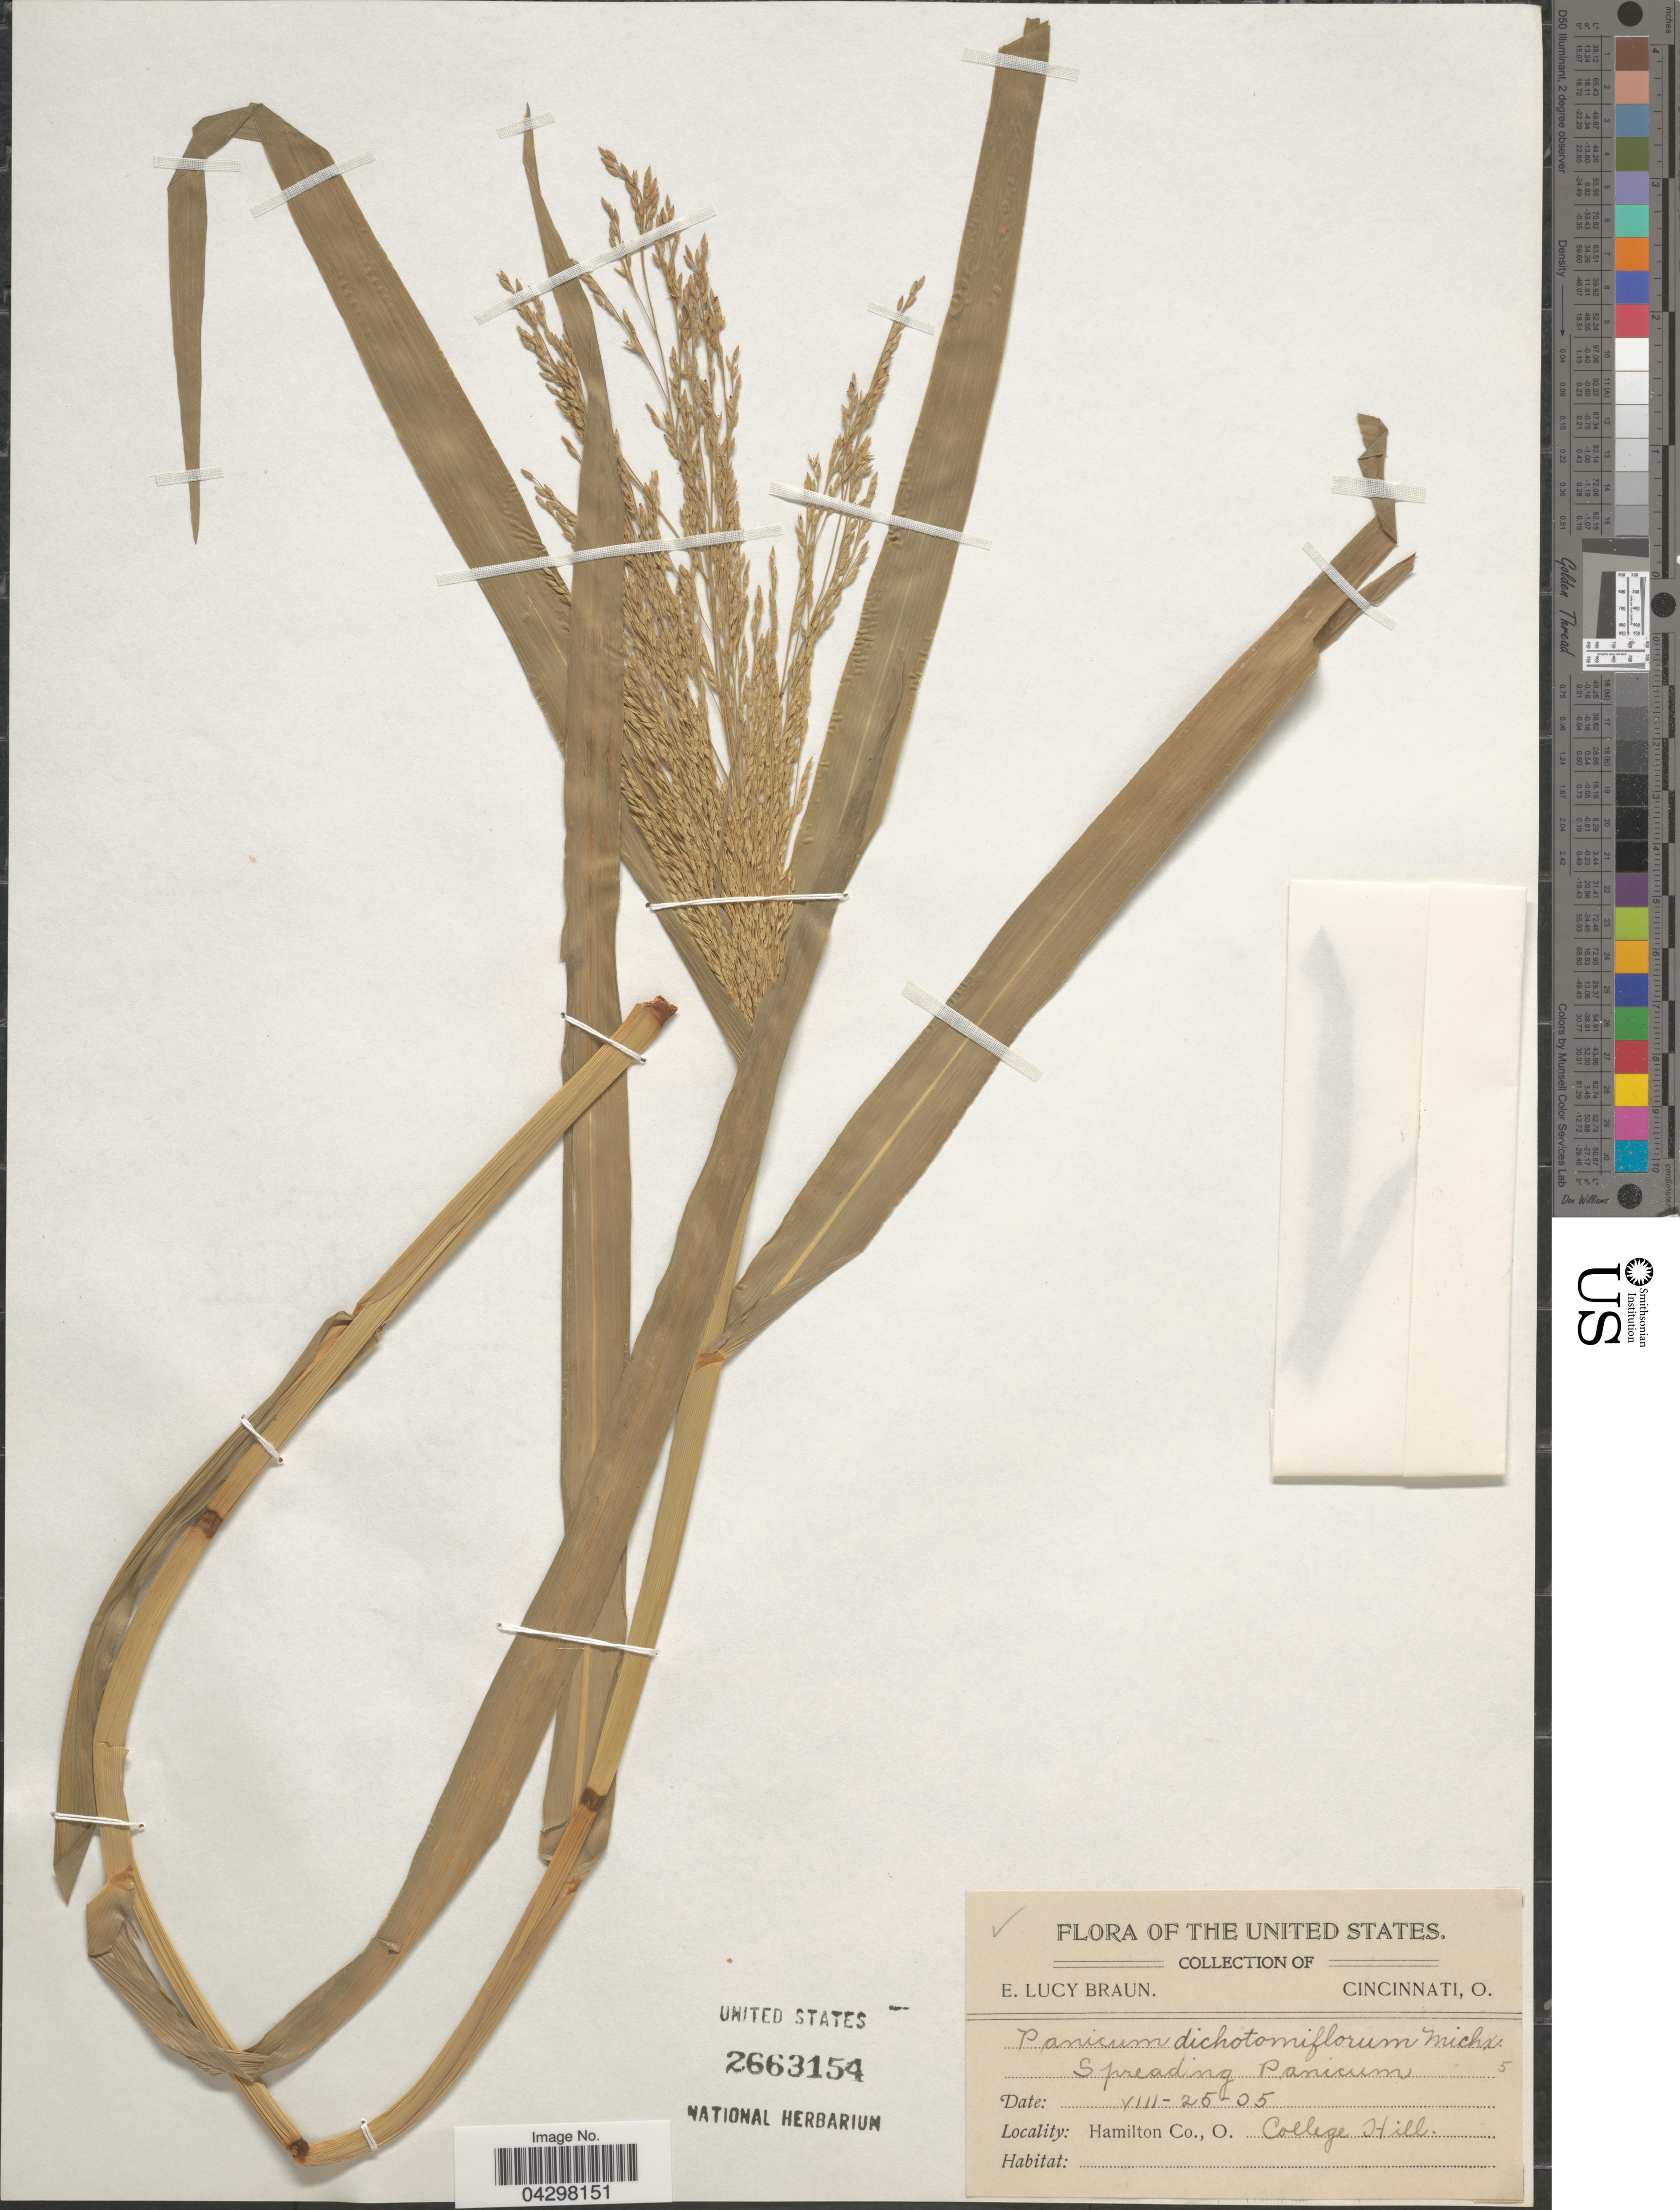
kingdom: Plantae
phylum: Tracheophyta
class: Liliopsida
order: Poales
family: Poaceae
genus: Panicum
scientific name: Panicum dichotomiflorum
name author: Michx.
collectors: E. L. Braun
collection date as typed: Transcribed d/m/y: 25/8/5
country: United States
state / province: Ohio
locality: Hamilton Co. College Hill.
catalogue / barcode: US 2663154